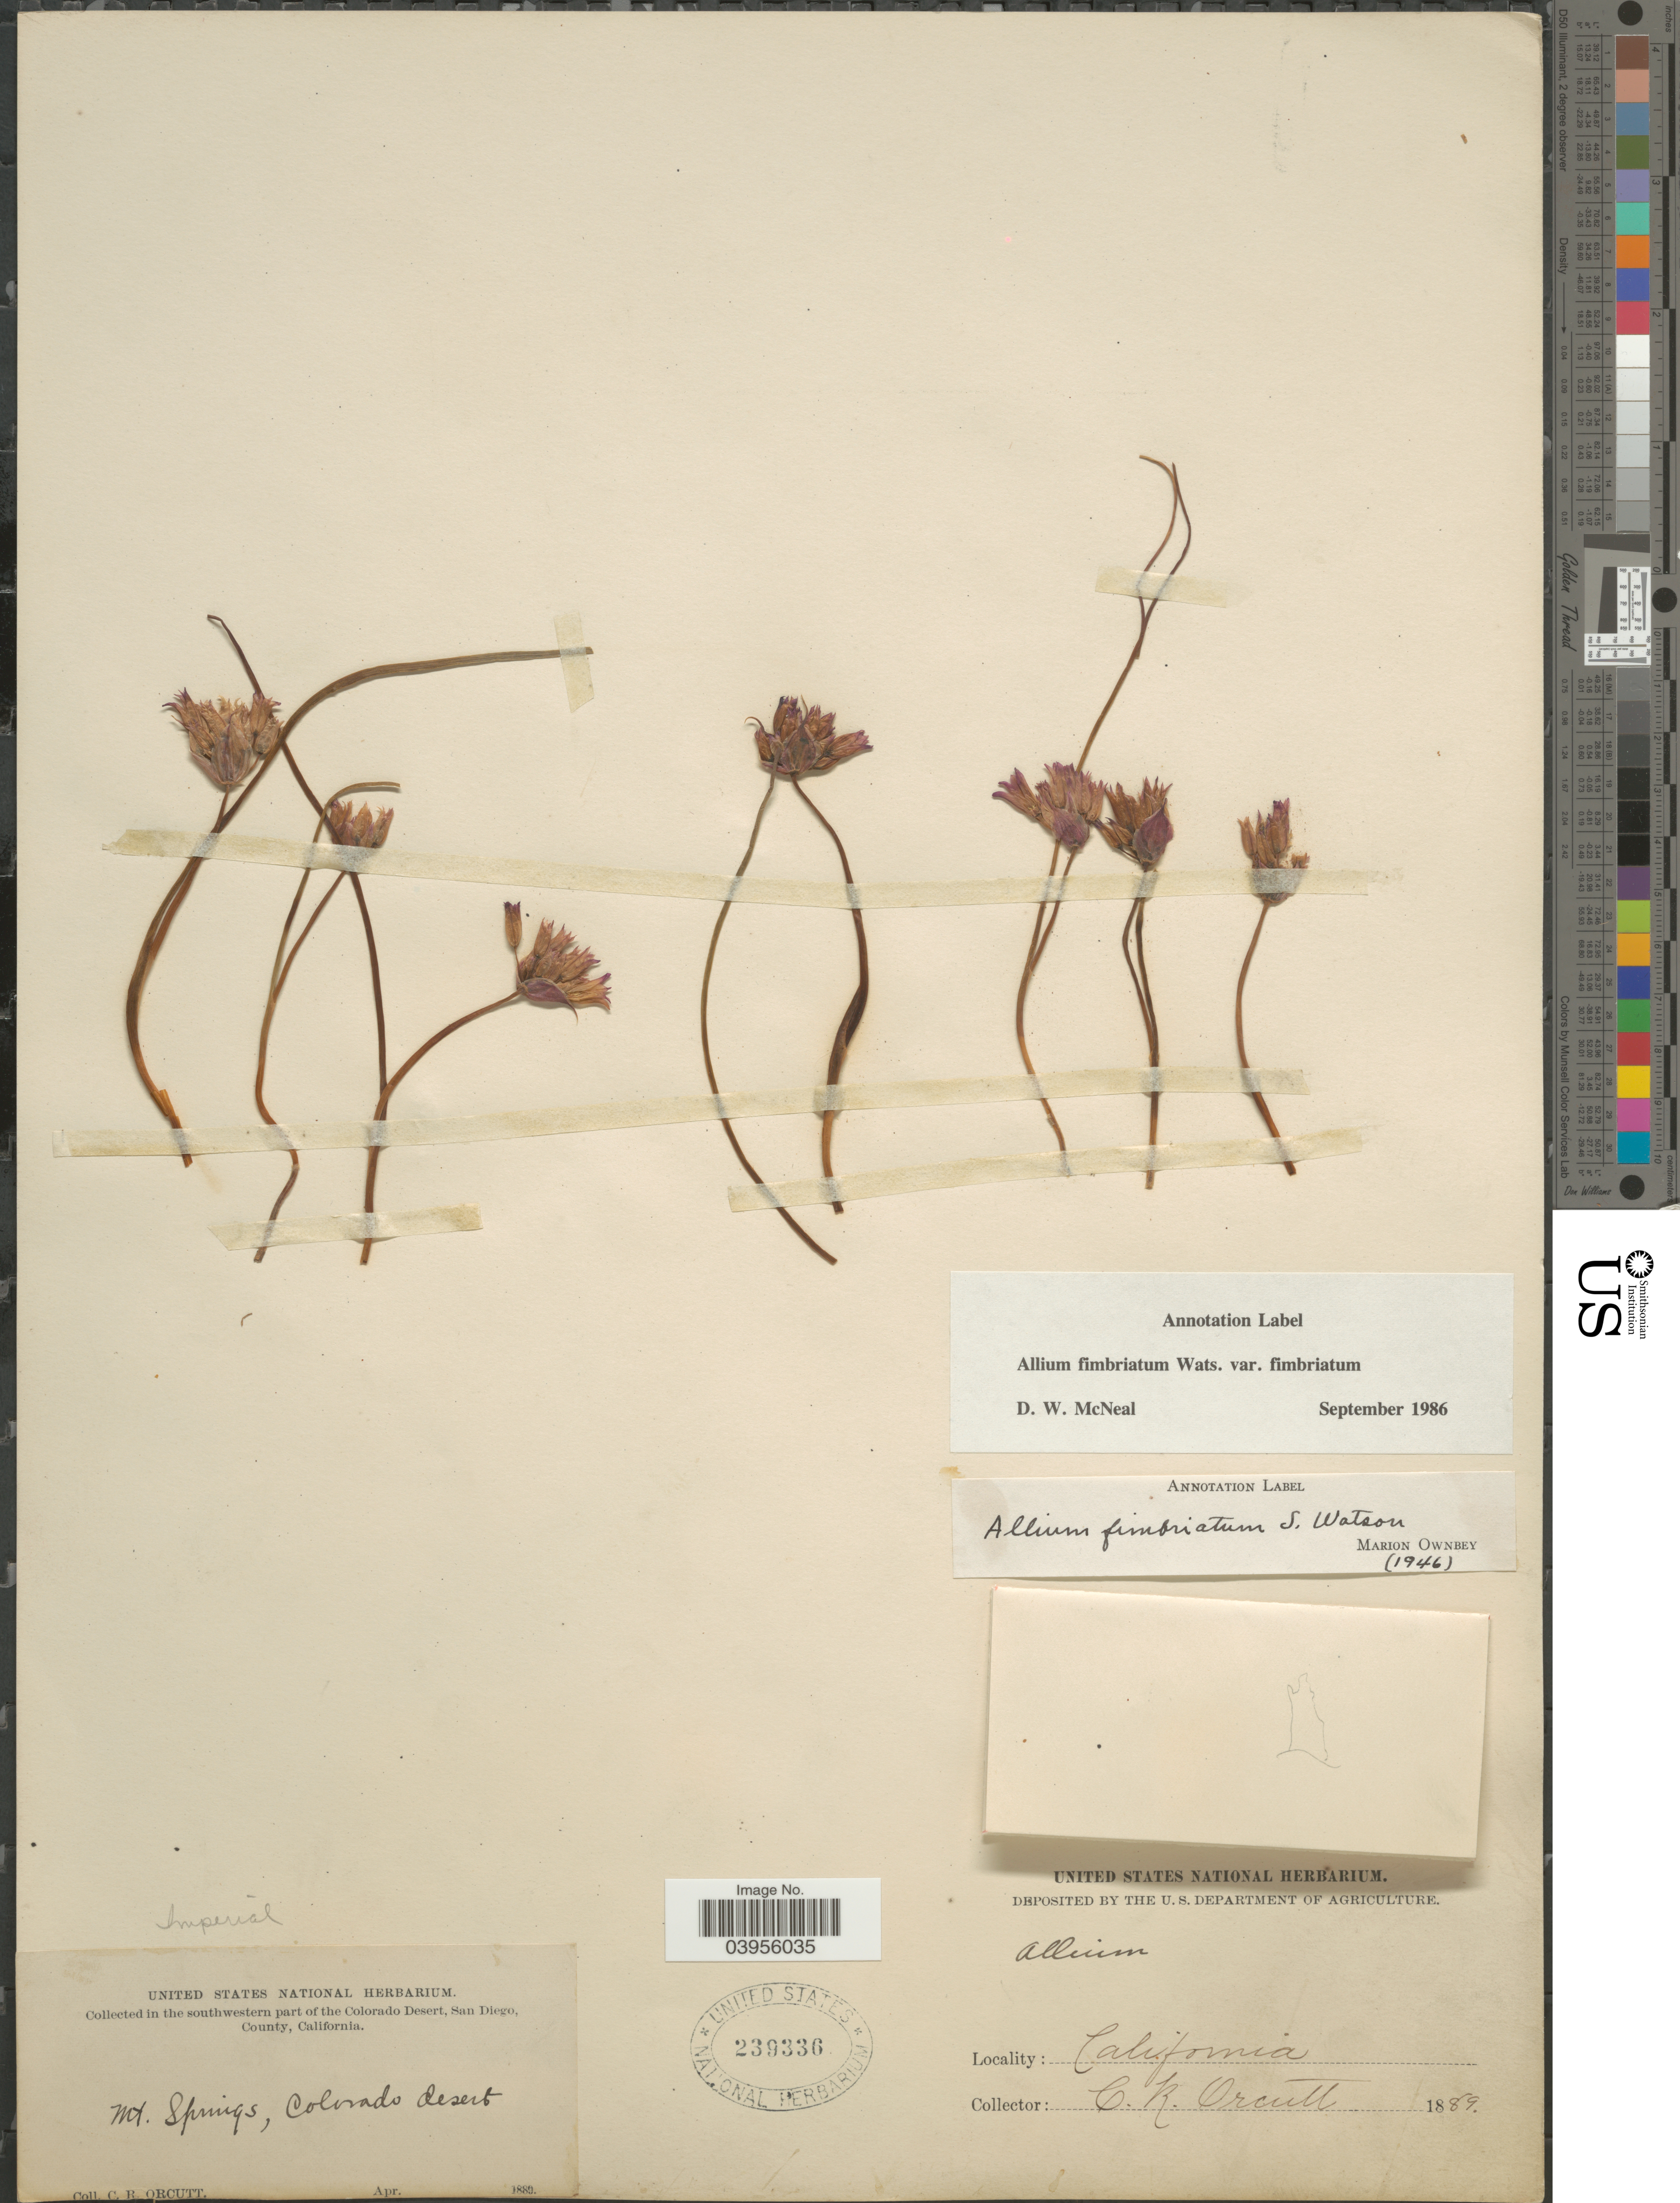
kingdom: Plantae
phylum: Tracheophyta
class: Liliopsida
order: Asparagales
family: Amaryllidaceae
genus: Allium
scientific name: Allium fimbriatum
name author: S. Watson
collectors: C. R. Orcutt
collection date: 1889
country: United States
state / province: California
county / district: San Diego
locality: In the southwestern part of the Colorado Desert, San Diego, County. Mt. Springs, Colorado desert.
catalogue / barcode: US 239336